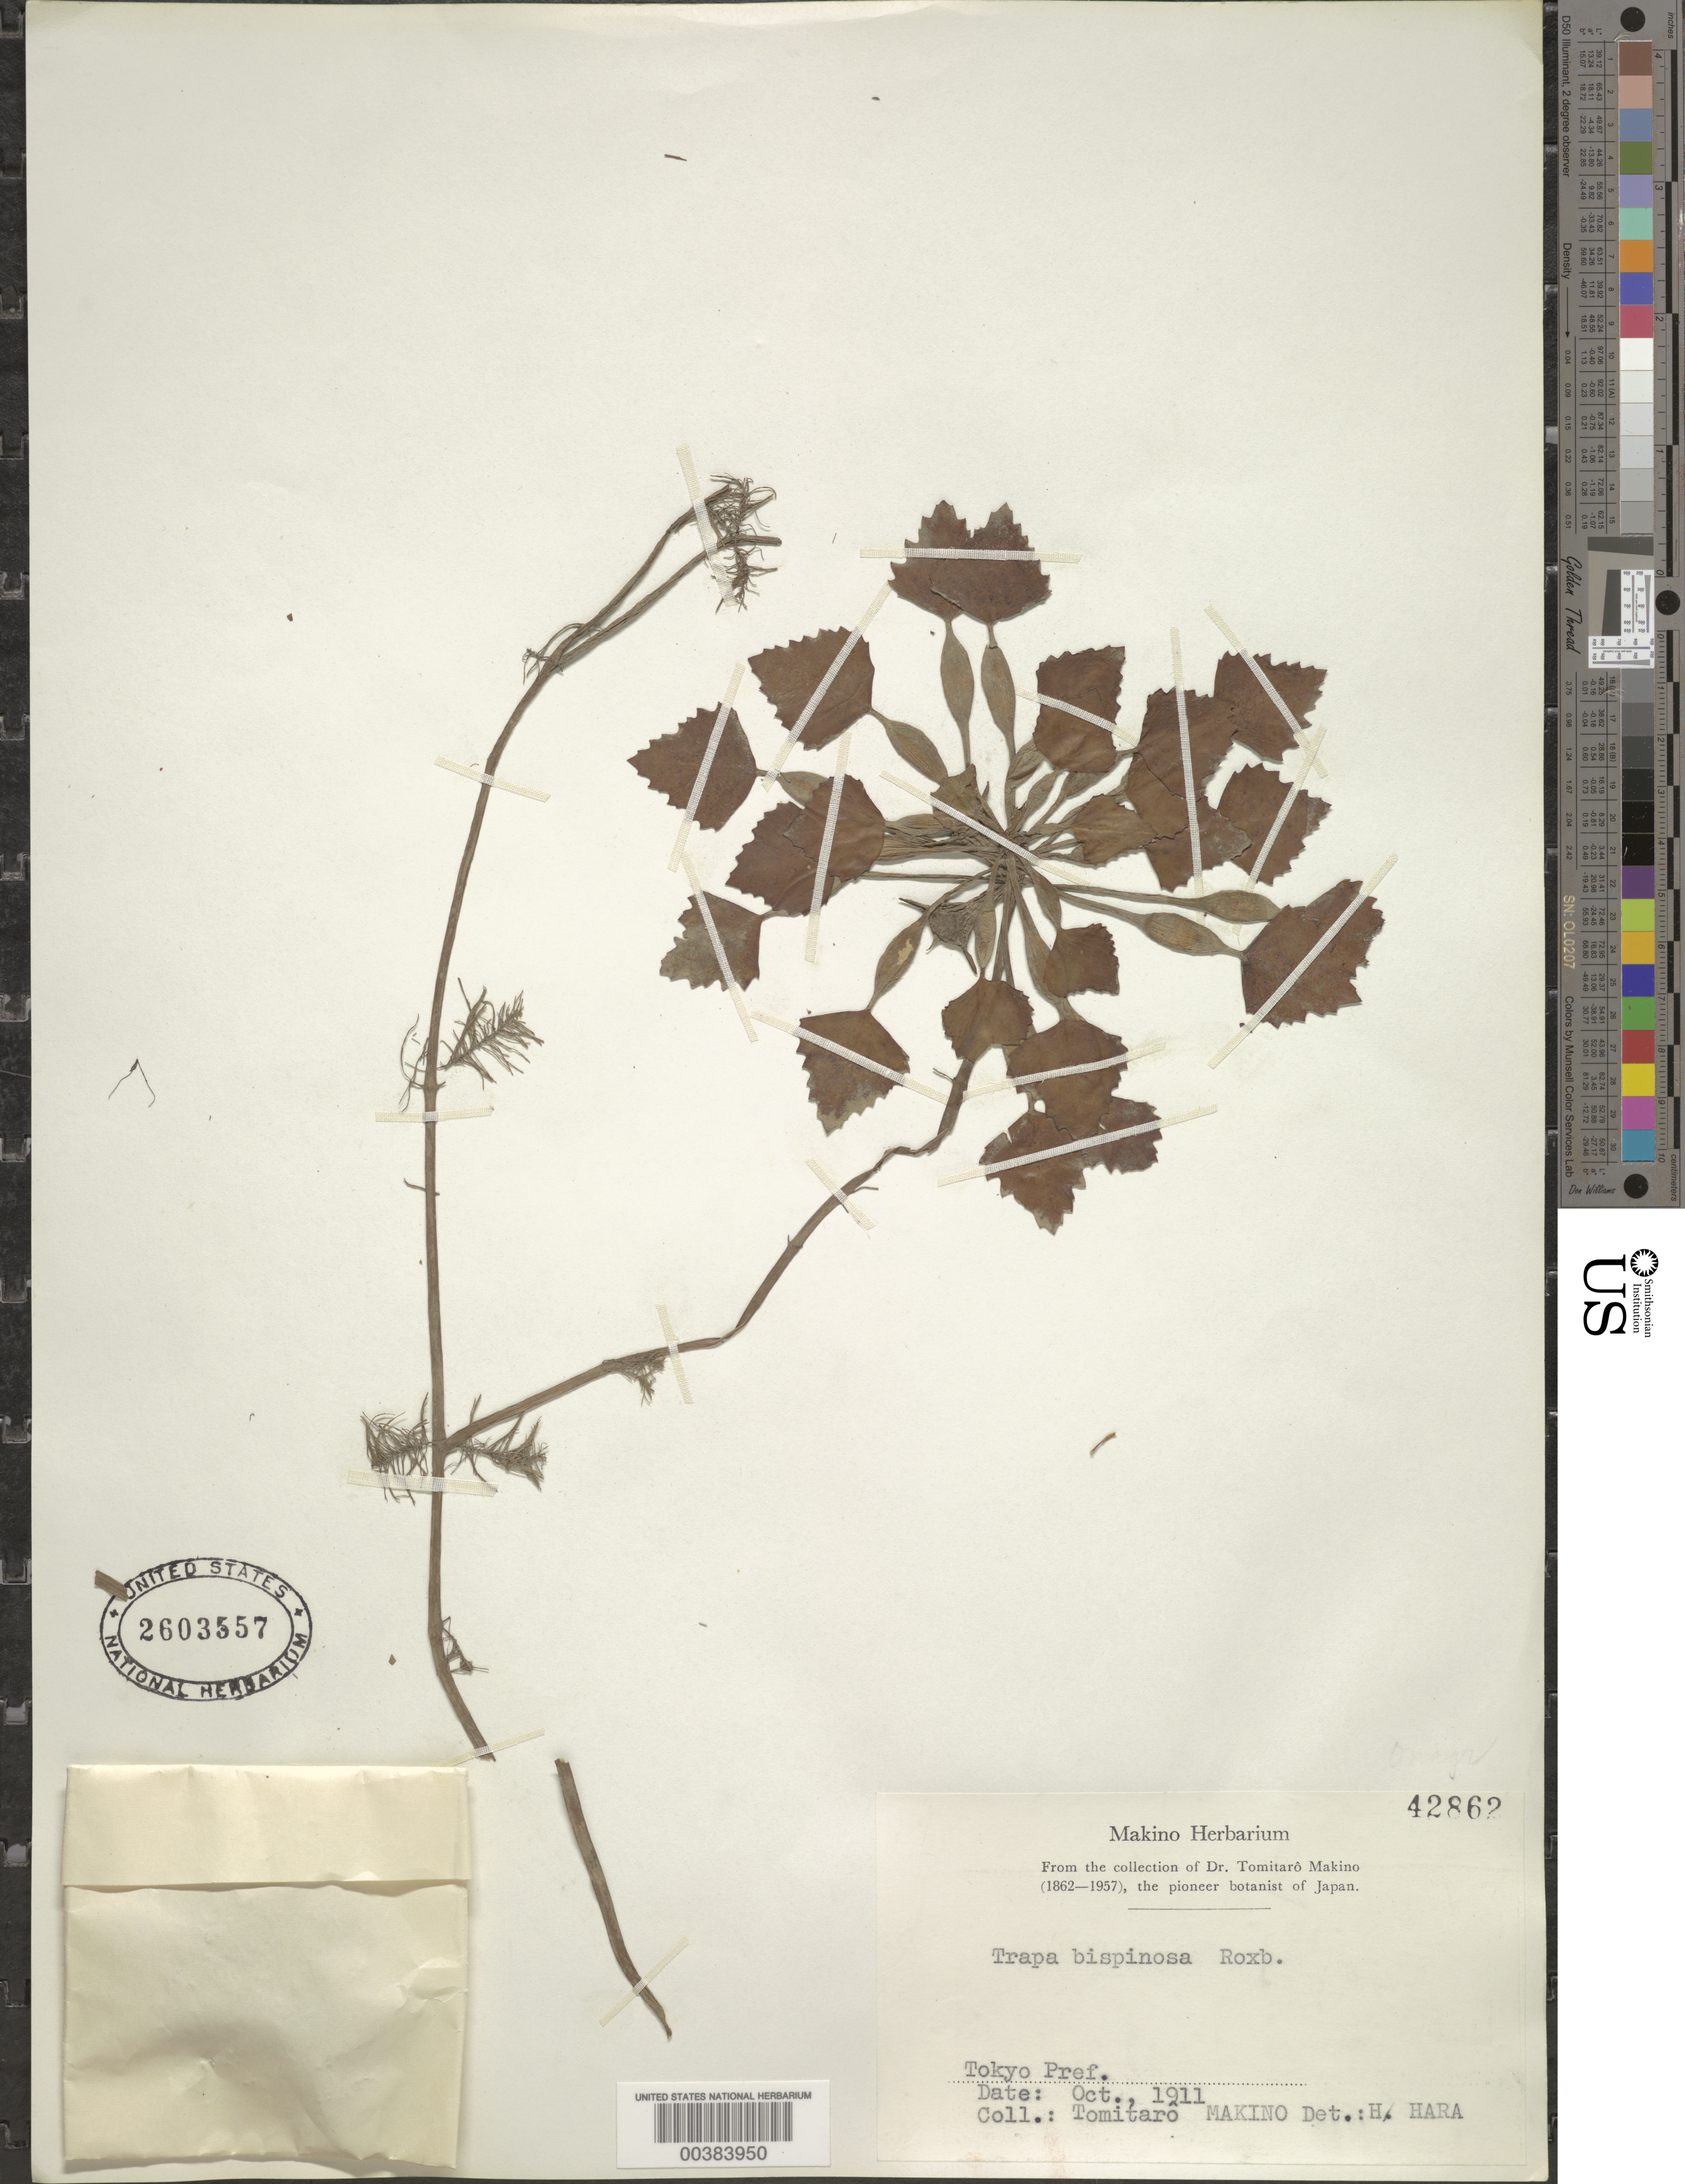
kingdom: Plantae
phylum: Tracheophyta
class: Magnoliopsida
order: Myrtales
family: Lythraceae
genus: Trapa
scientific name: Trapa bispinosa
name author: Roxb.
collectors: T. Makino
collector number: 42862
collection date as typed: Oct 1911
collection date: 1911-10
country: Japan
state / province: Tokyo, Federal City of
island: Honshu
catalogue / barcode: US 2603557